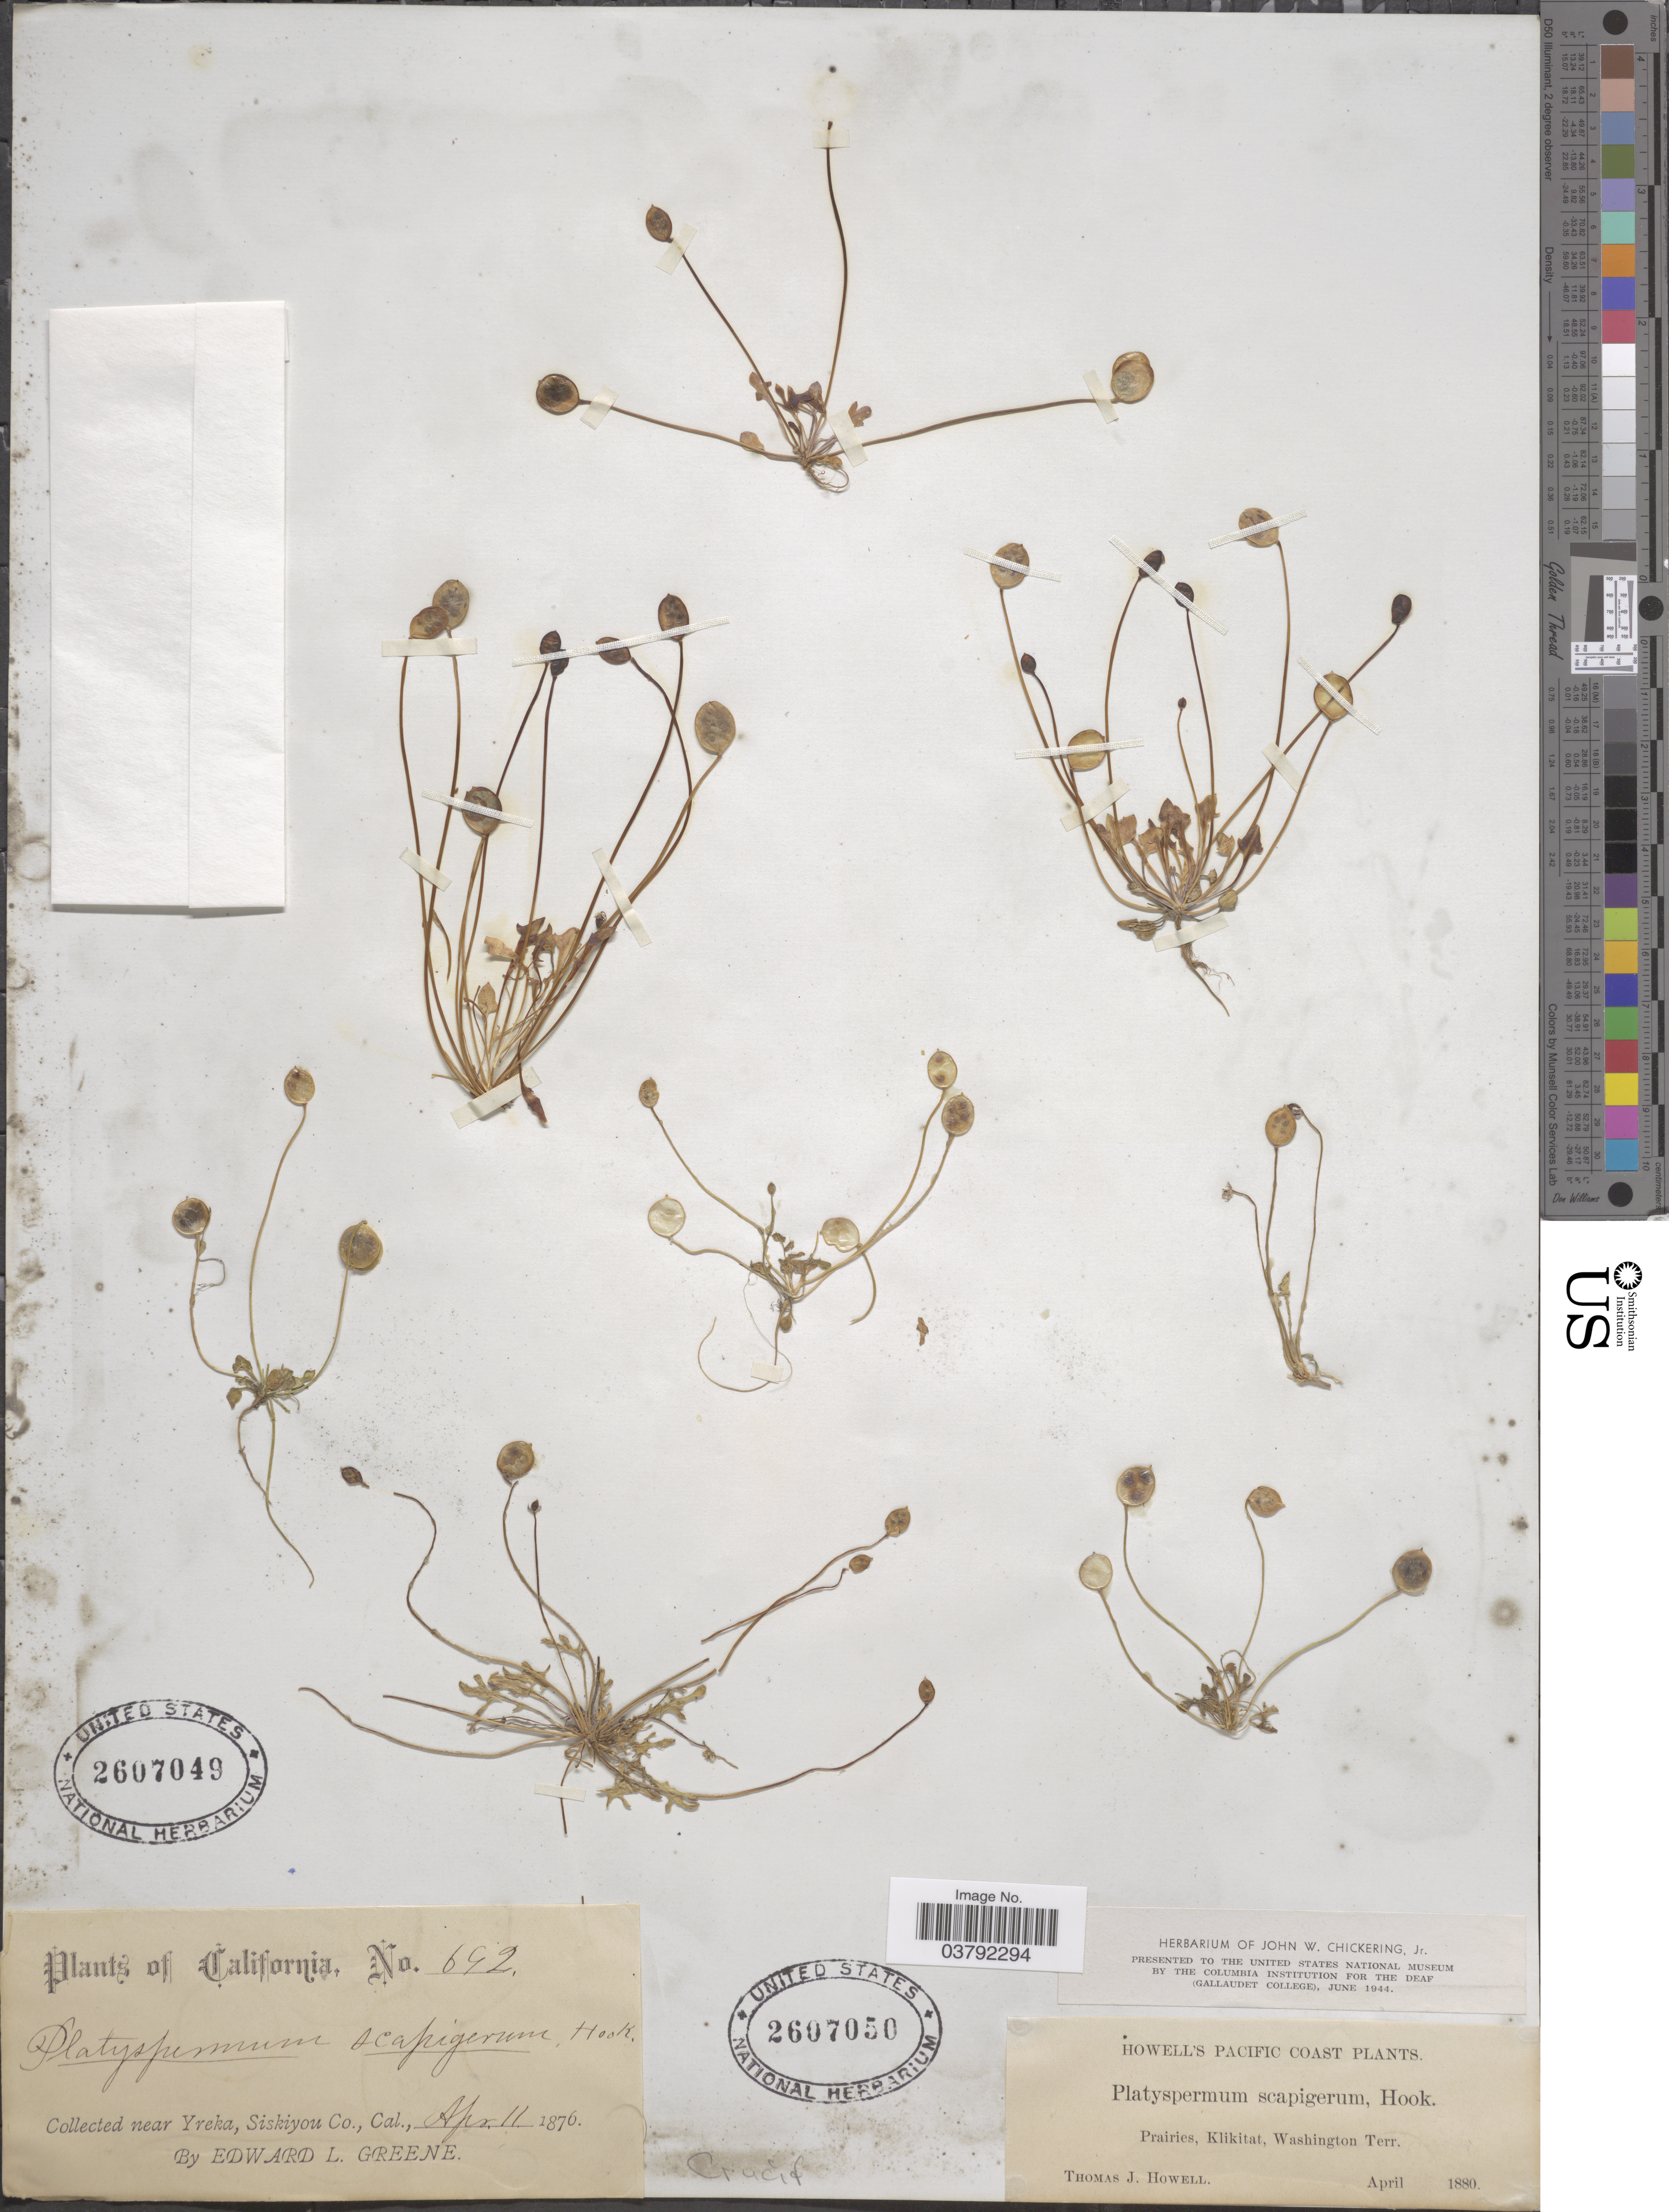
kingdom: Plantae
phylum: Tracheophyta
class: Magnoliopsida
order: Brassicales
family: Brassicaceae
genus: Idahoa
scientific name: Idahoa scapigera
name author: A. Nelson & J.F. Macbr.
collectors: T. J. Howell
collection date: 1880-04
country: United States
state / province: Washington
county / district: Klickitat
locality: Pacific Coast. Prairies, Klikitat, Washington Terr.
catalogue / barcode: US 2607050-2